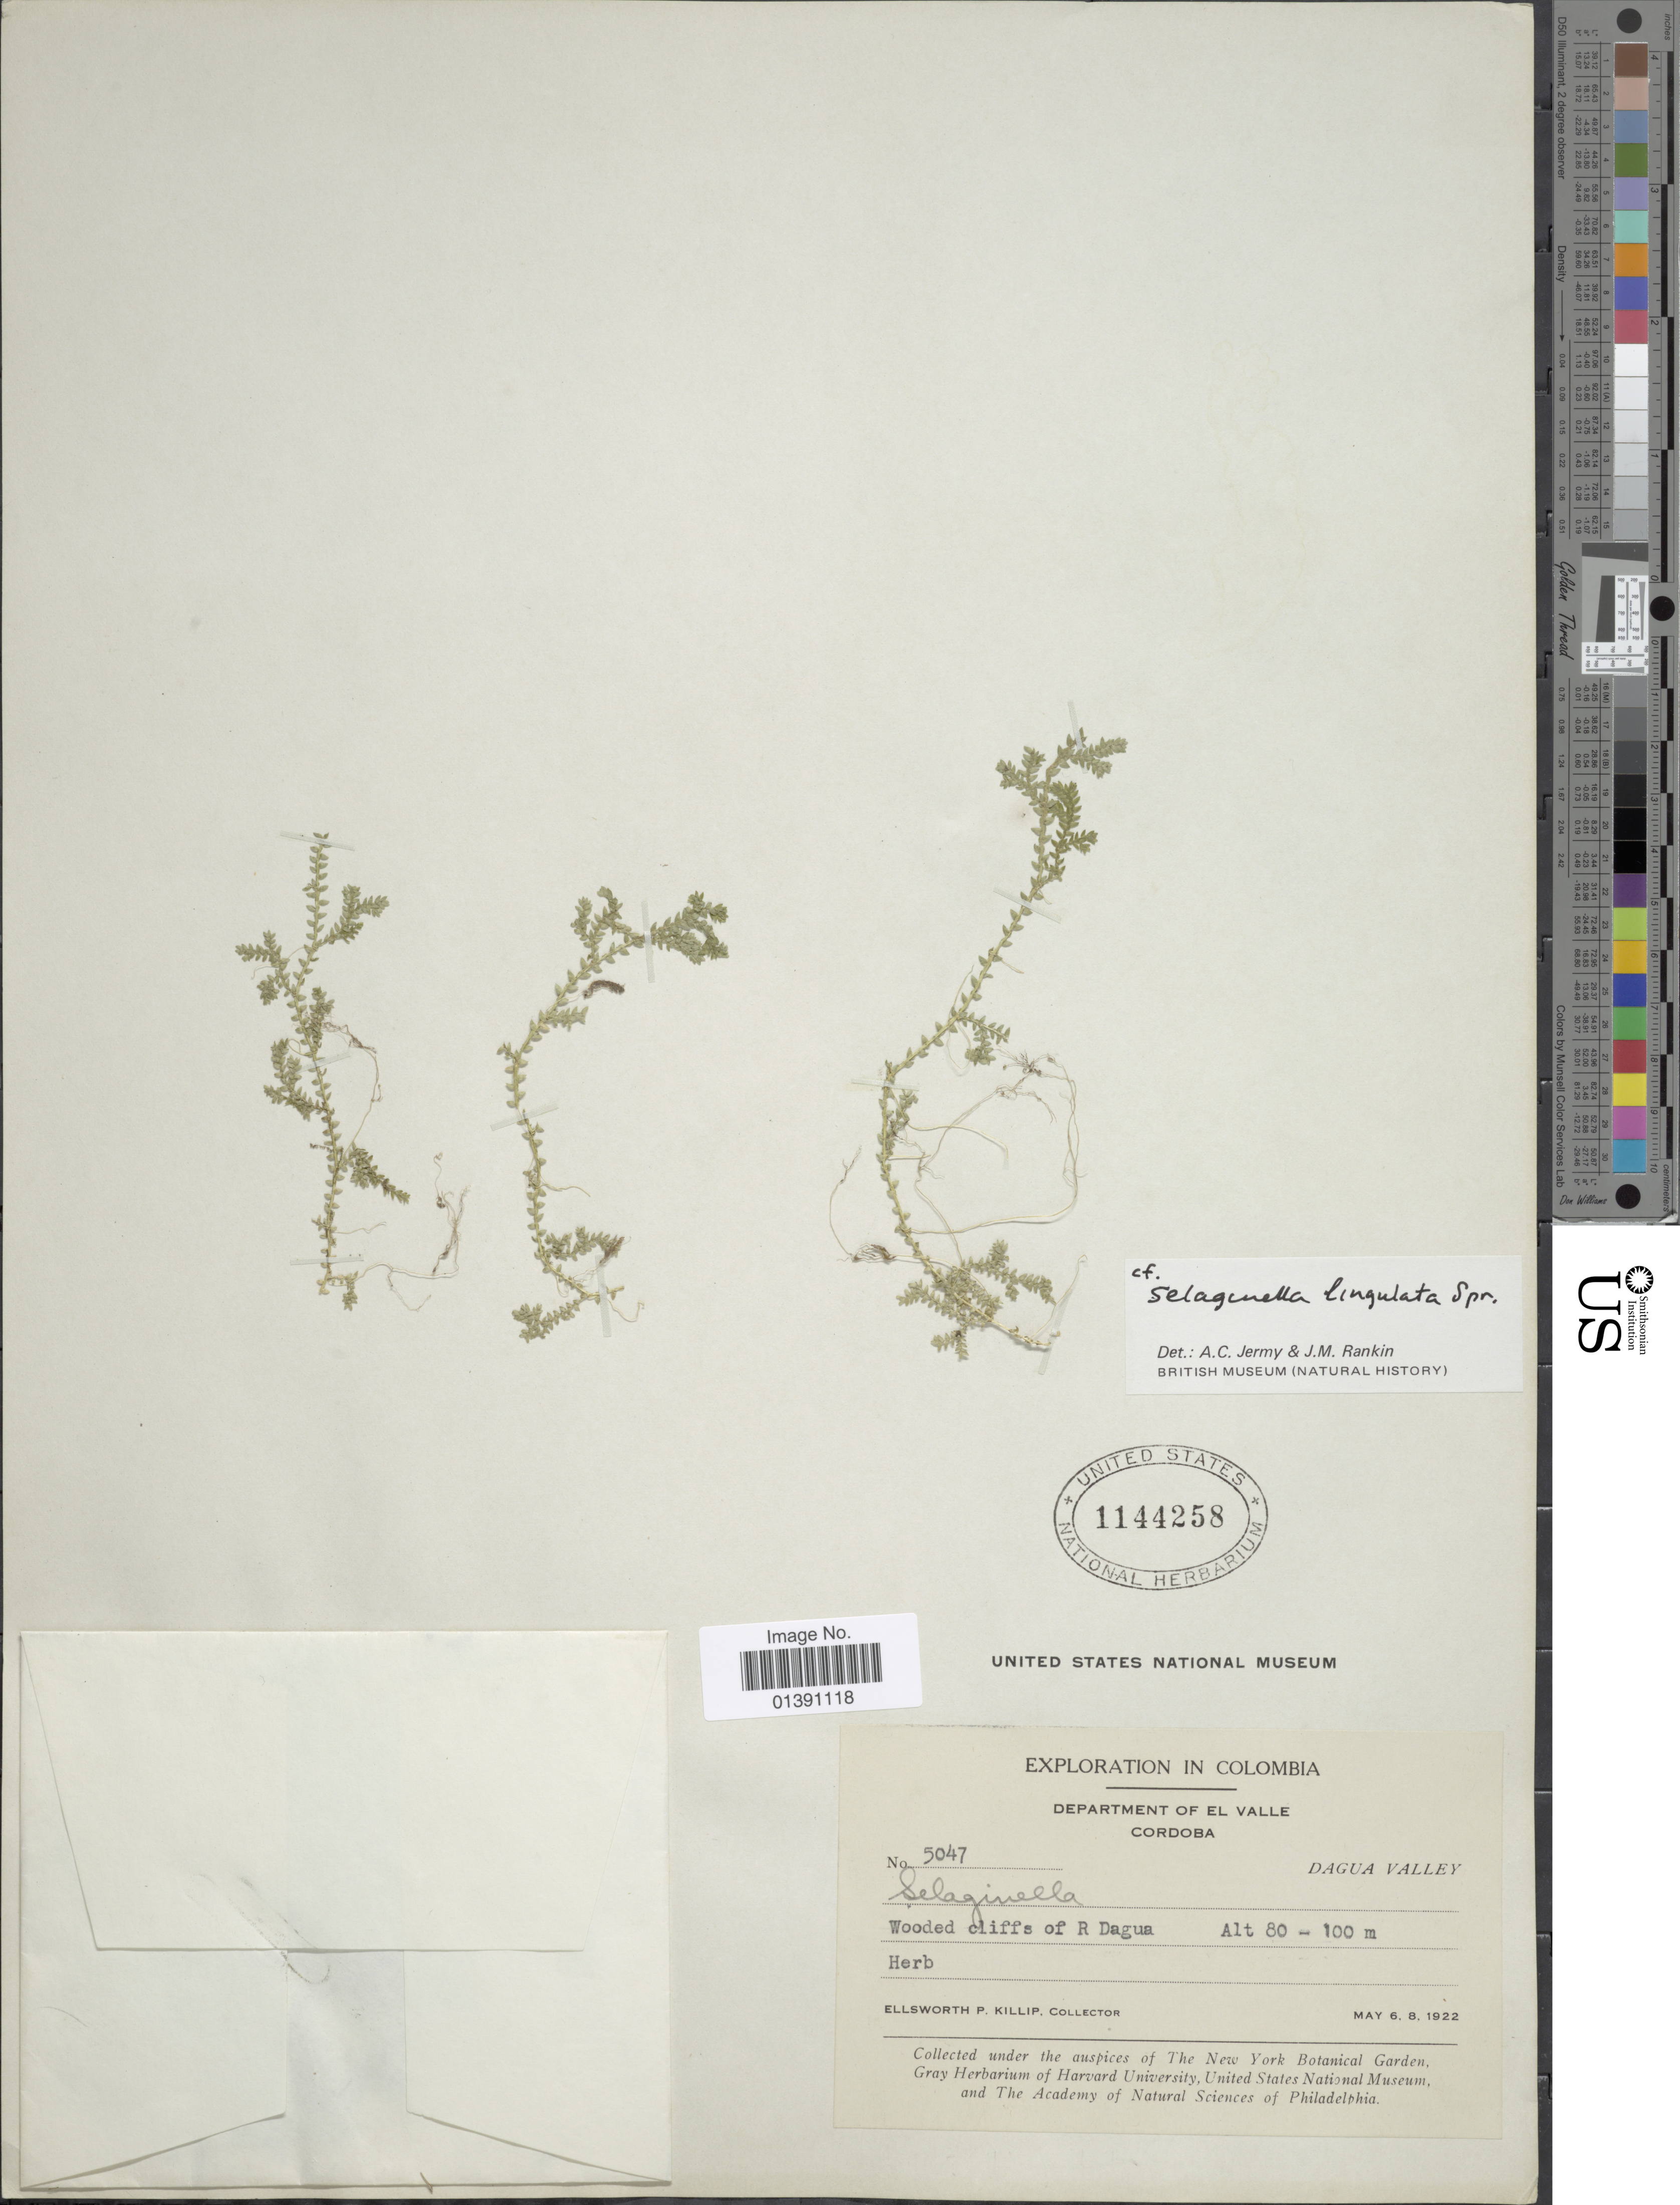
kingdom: Plantae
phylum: Tracheophyta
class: Lycopodiopsida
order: Selaginellales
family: Selaginellaceae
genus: Selaginella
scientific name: Selaginella lingulata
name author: Spring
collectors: E. P. Killip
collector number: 5047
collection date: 1922-05-06/1922-05-08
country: Colombia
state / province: Valle del Cauca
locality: Department of EL Valle Cordoba, Wooded cliffs of R. Dagua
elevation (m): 80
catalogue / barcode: US 1144258